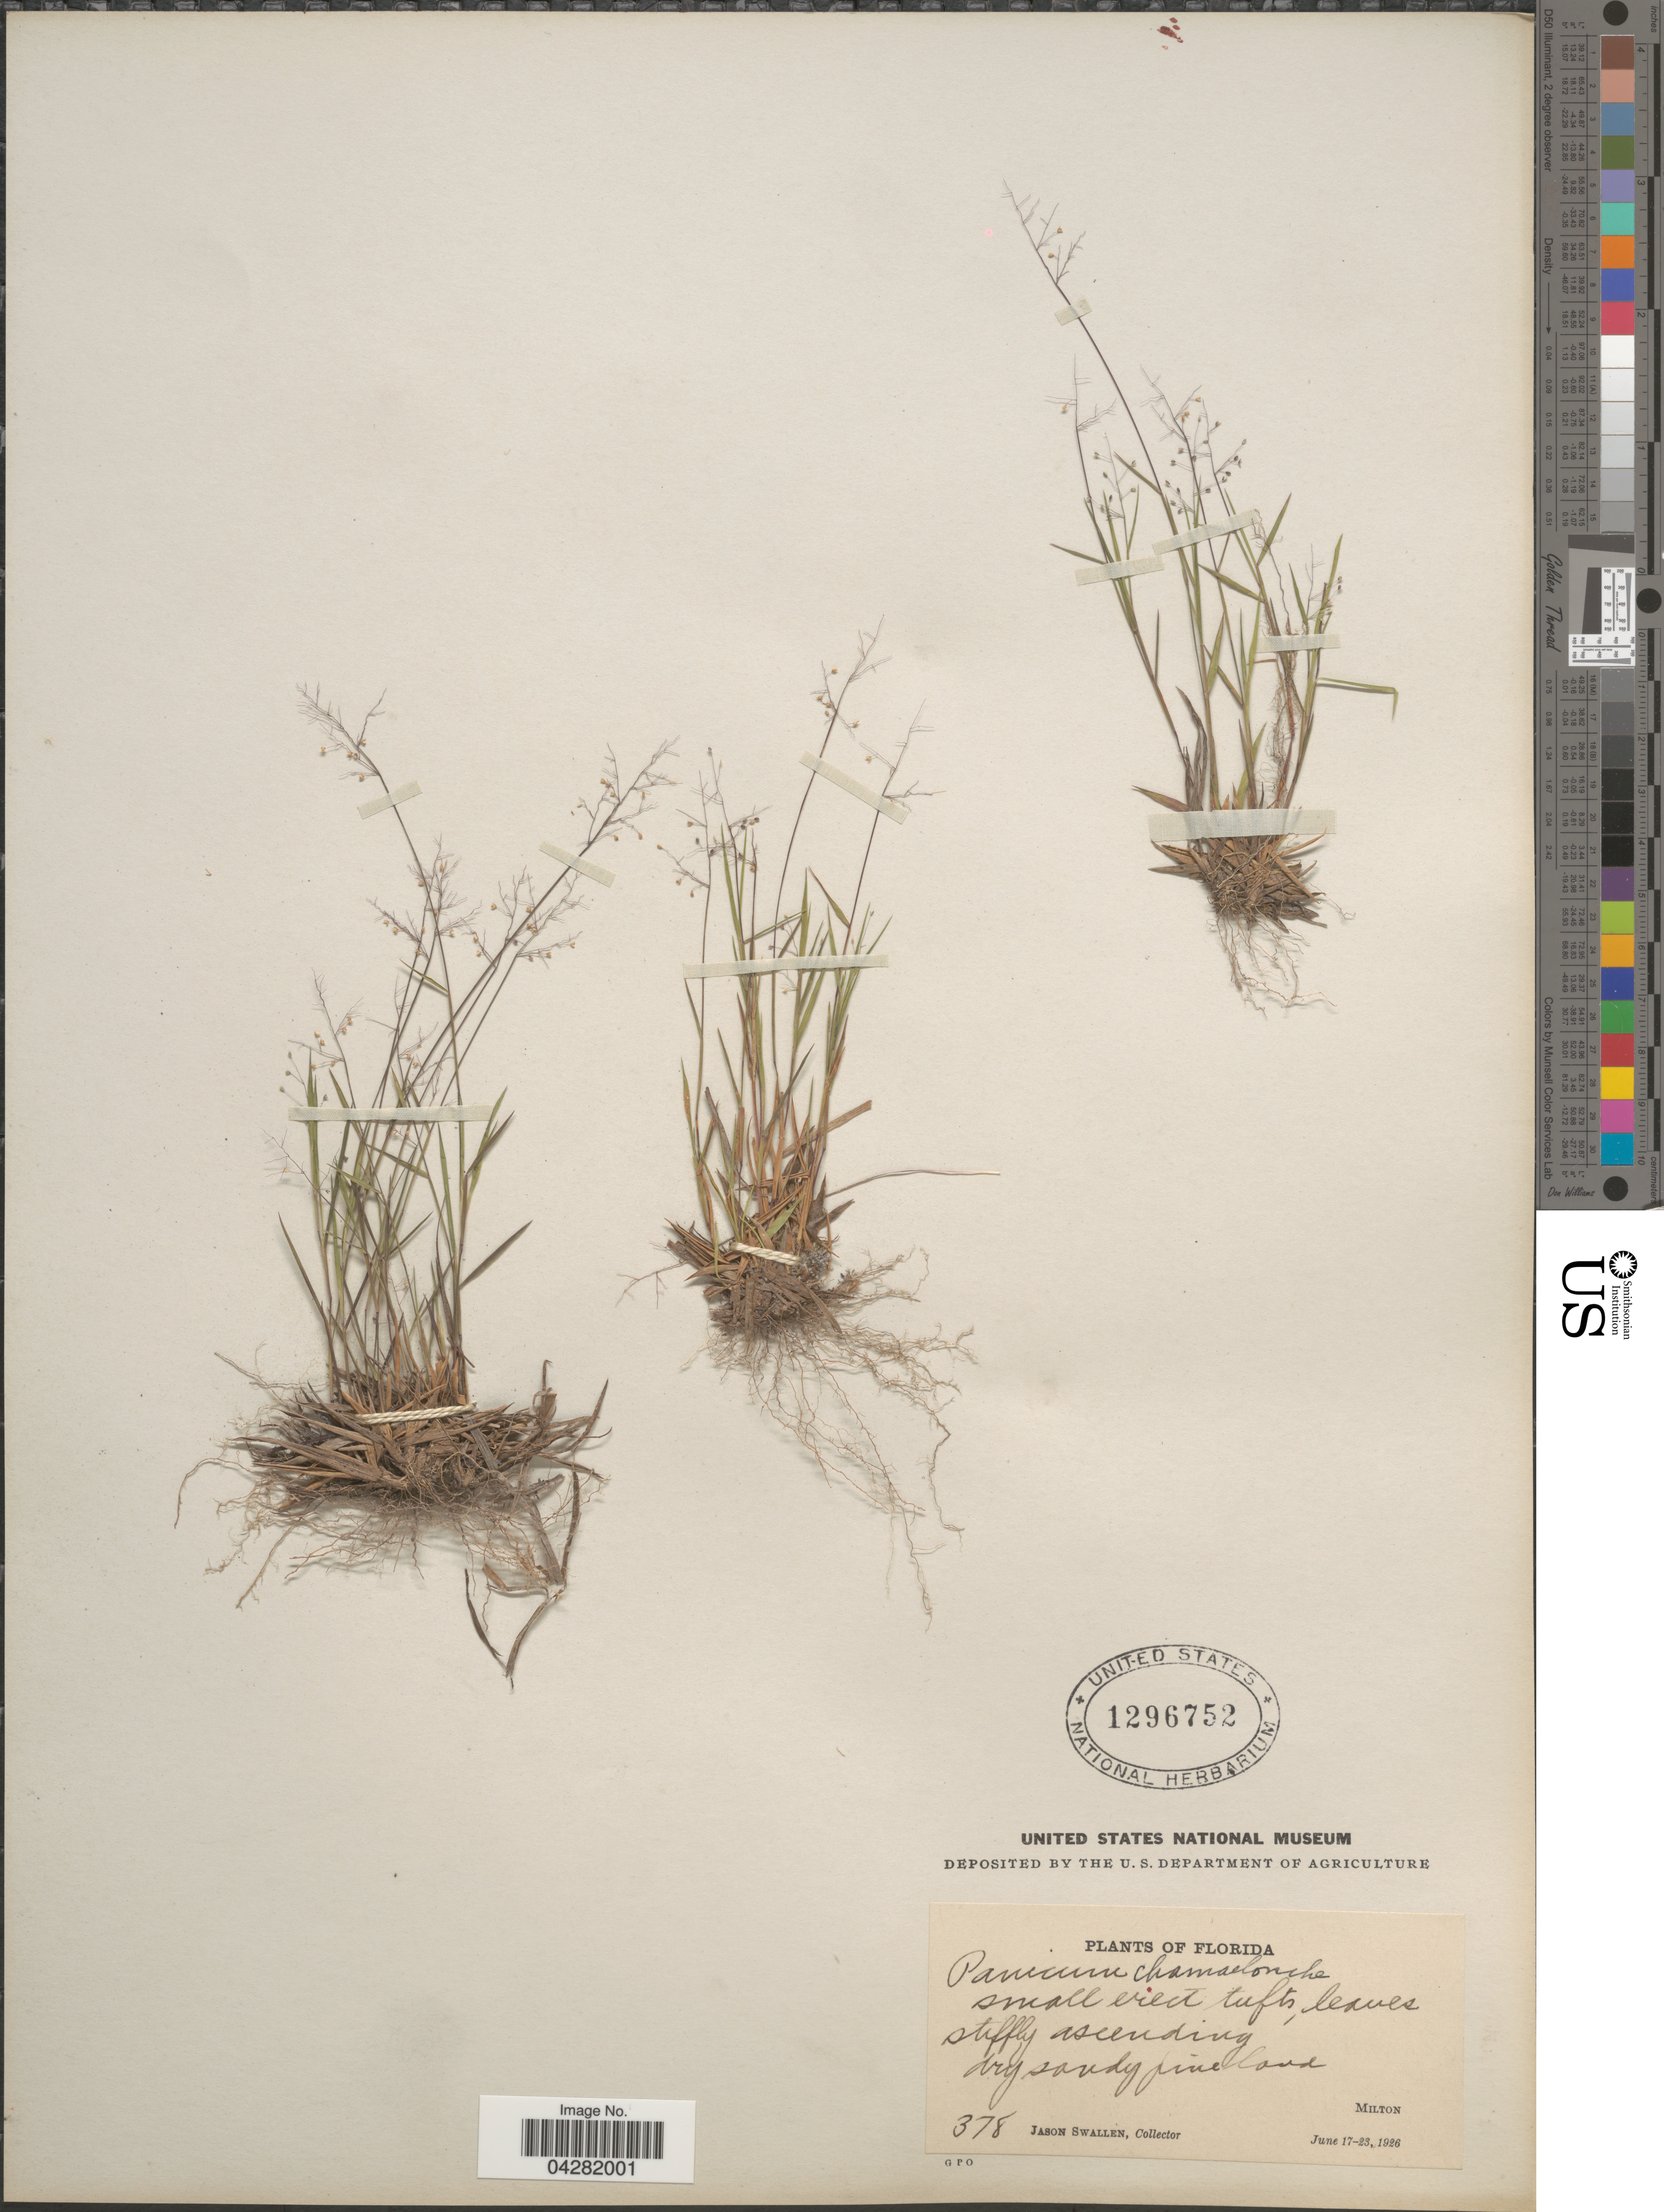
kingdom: Plantae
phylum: Tracheophyta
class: Liliopsida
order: Poales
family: Poaceae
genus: Dichanthelium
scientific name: Dichanthelium ensifolium var. ensifolium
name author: (Baldwin ex Elliot) Gould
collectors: J. R. Swallen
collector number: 378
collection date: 1926-06-17/1926-06-23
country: United States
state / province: Florida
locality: Milton.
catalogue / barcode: US 1296752